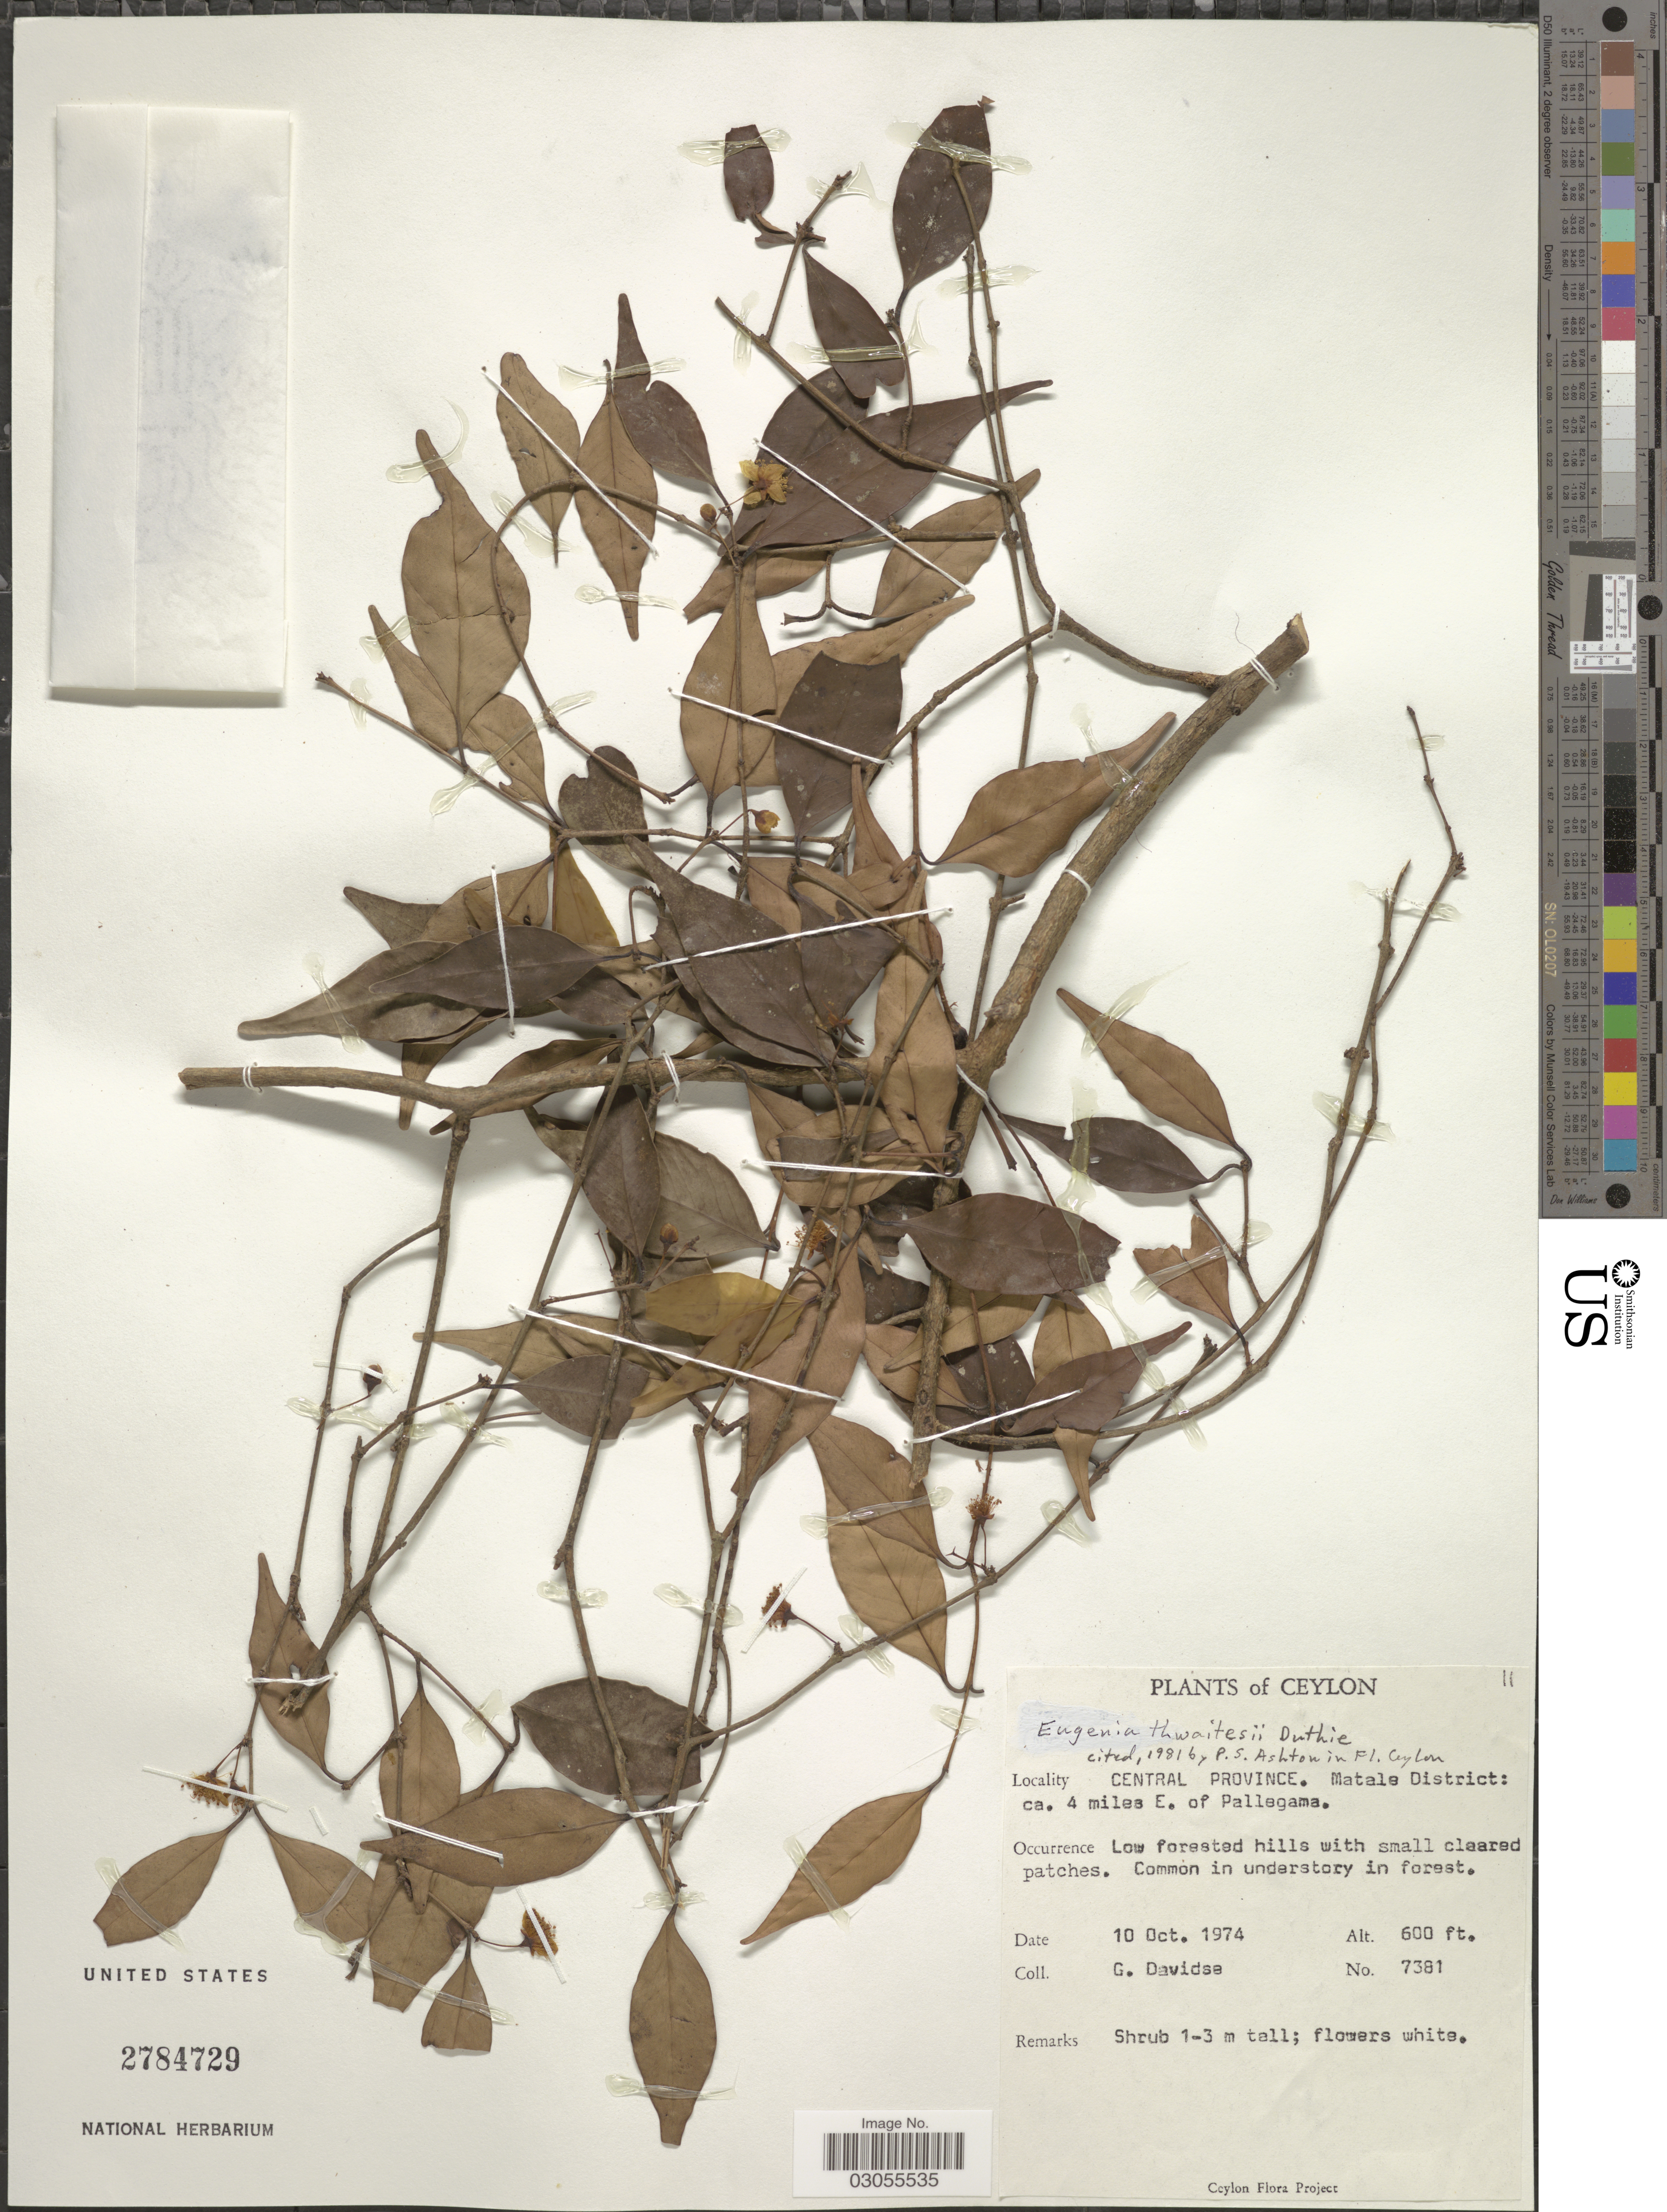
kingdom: Plantae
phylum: Tracheophyta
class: Magnoliopsida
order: Myrtales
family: Myrtaceae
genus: Eugenia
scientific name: Eugenia thwaitesii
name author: Duthie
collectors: G. Davidse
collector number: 7381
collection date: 1974-10-10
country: Sri Lanka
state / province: Central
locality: Ceylon. Matale District: ca. 4 miles E. of Pallegama.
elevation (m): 183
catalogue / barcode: US 2784729